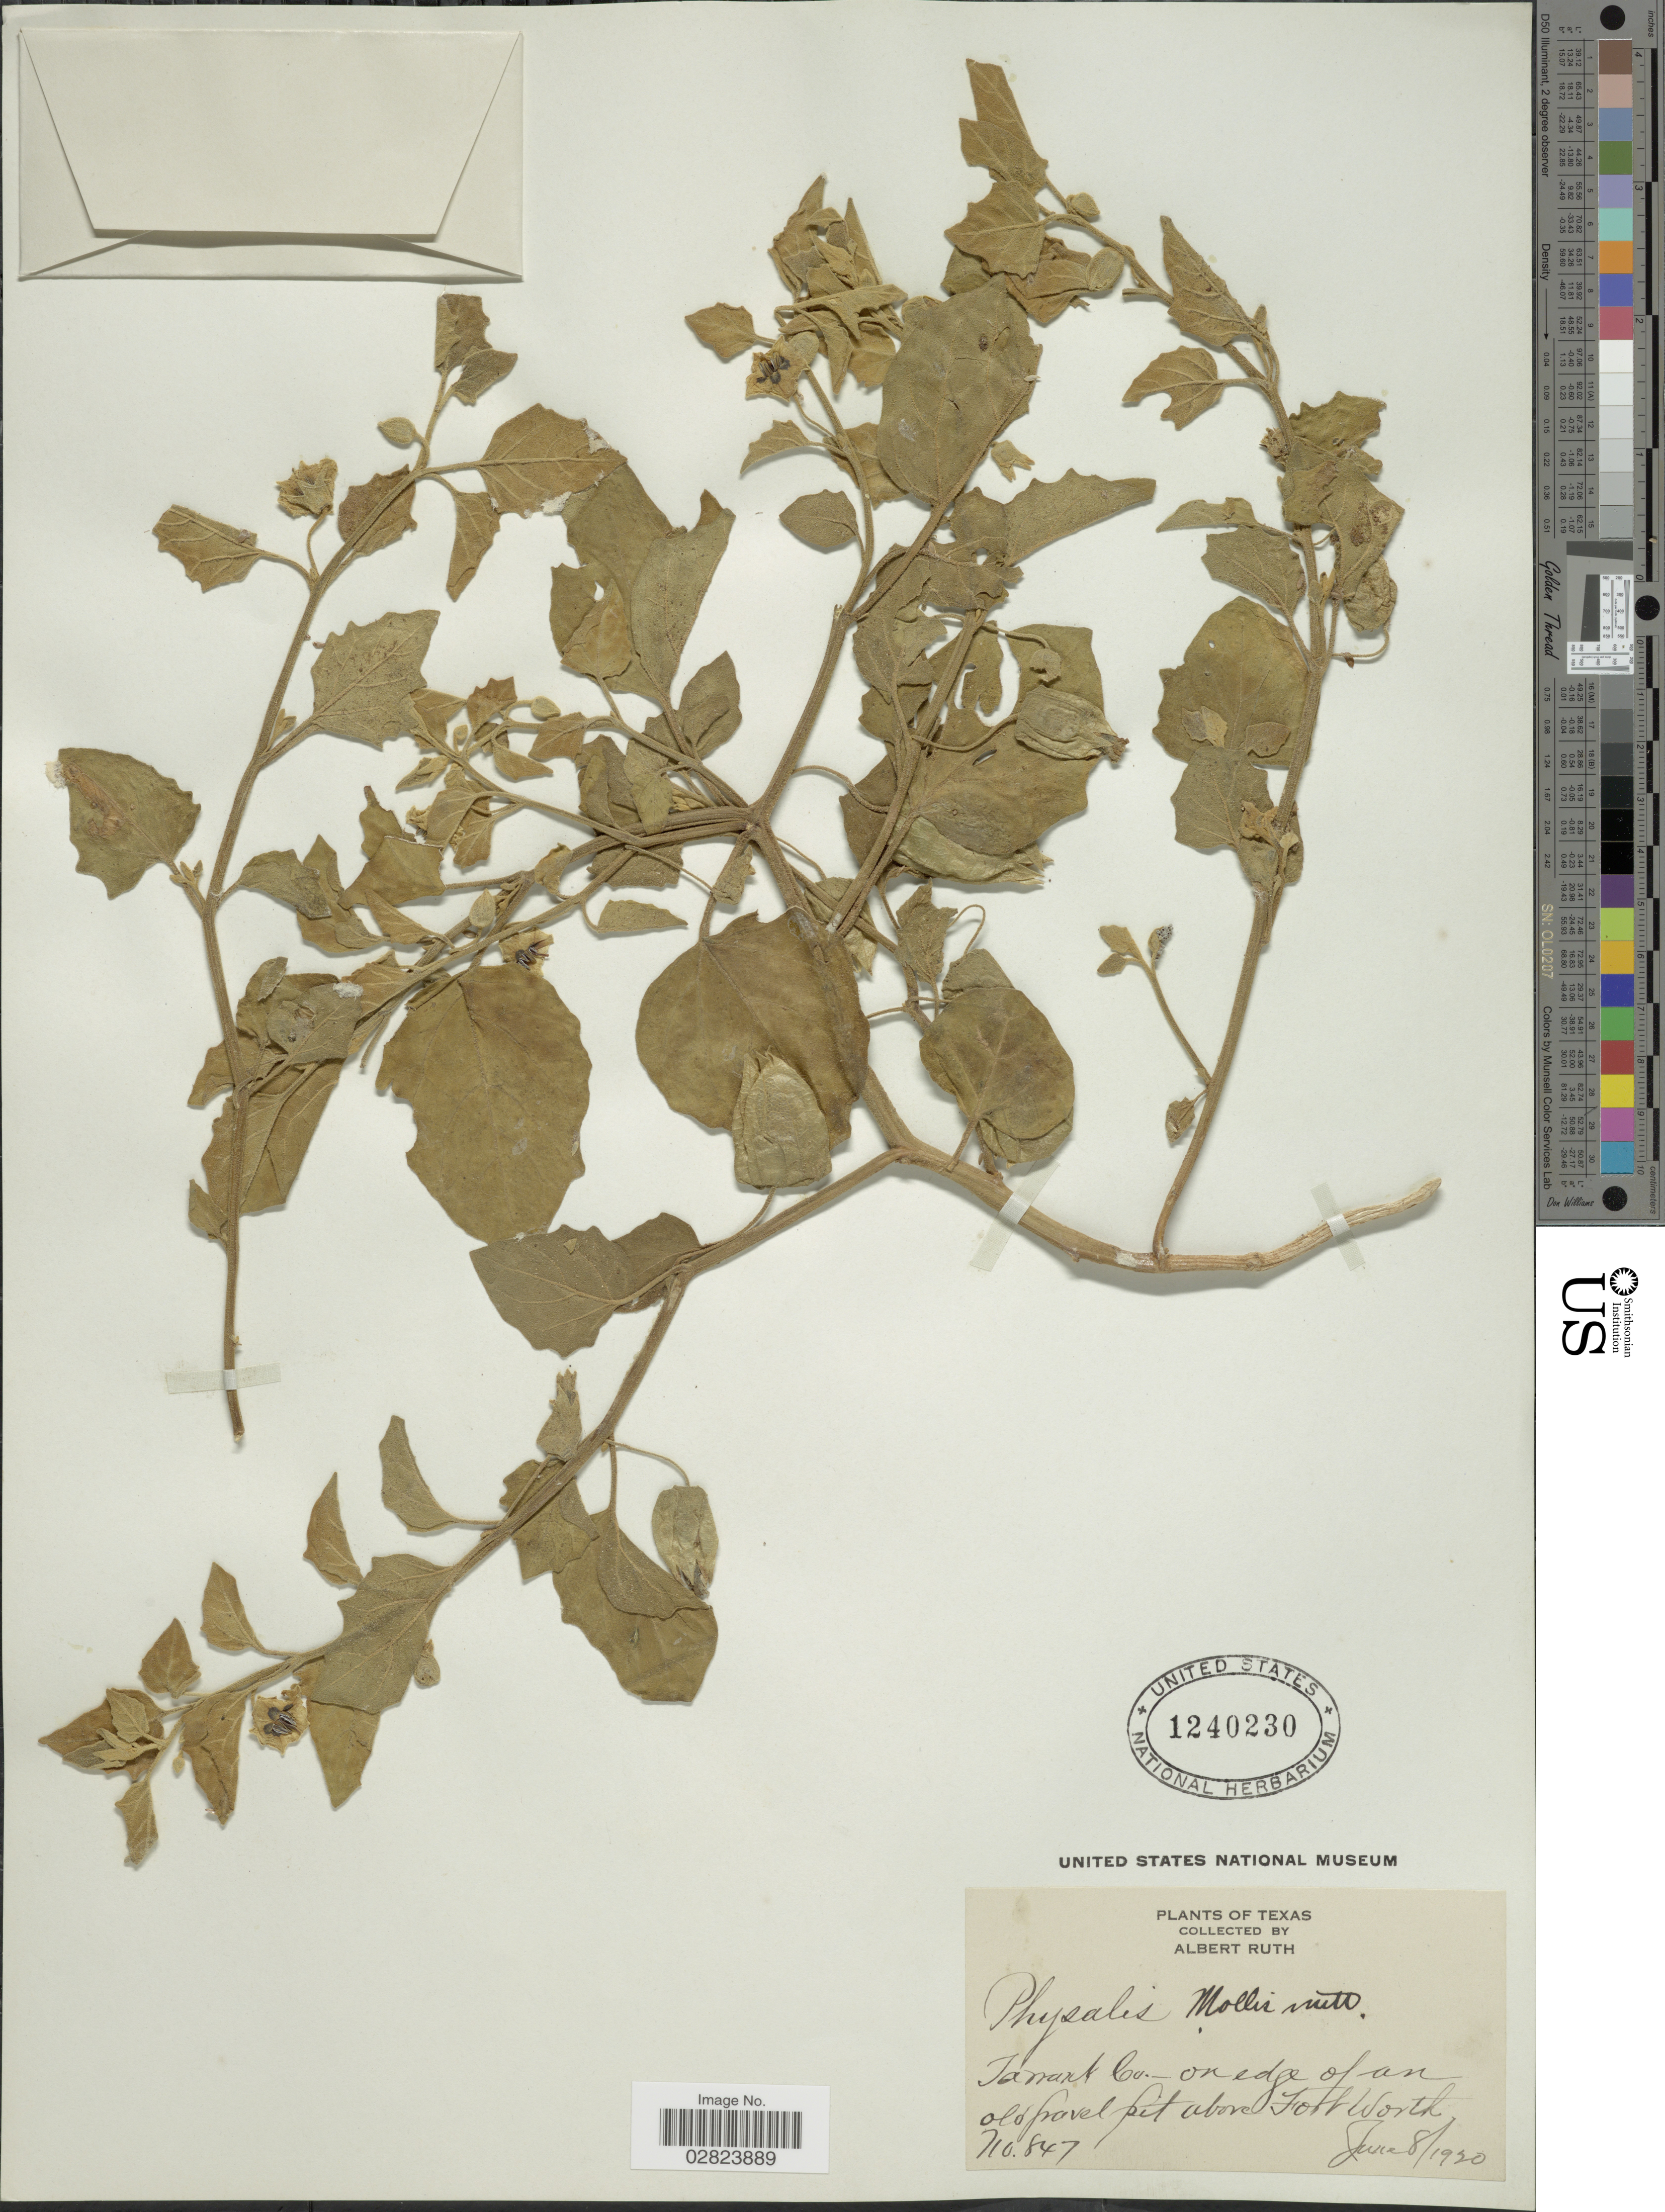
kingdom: Plantae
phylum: Tracheophyta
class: Magnoliopsida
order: Solanales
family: Solanaceae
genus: Physalis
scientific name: Physalis mollis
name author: Nutt.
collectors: A. Ruth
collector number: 847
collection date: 1920-06-08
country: United States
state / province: Texas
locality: Tarrant Co.- on edge of an old gravel pit above Fort Worth.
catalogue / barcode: US 1240230